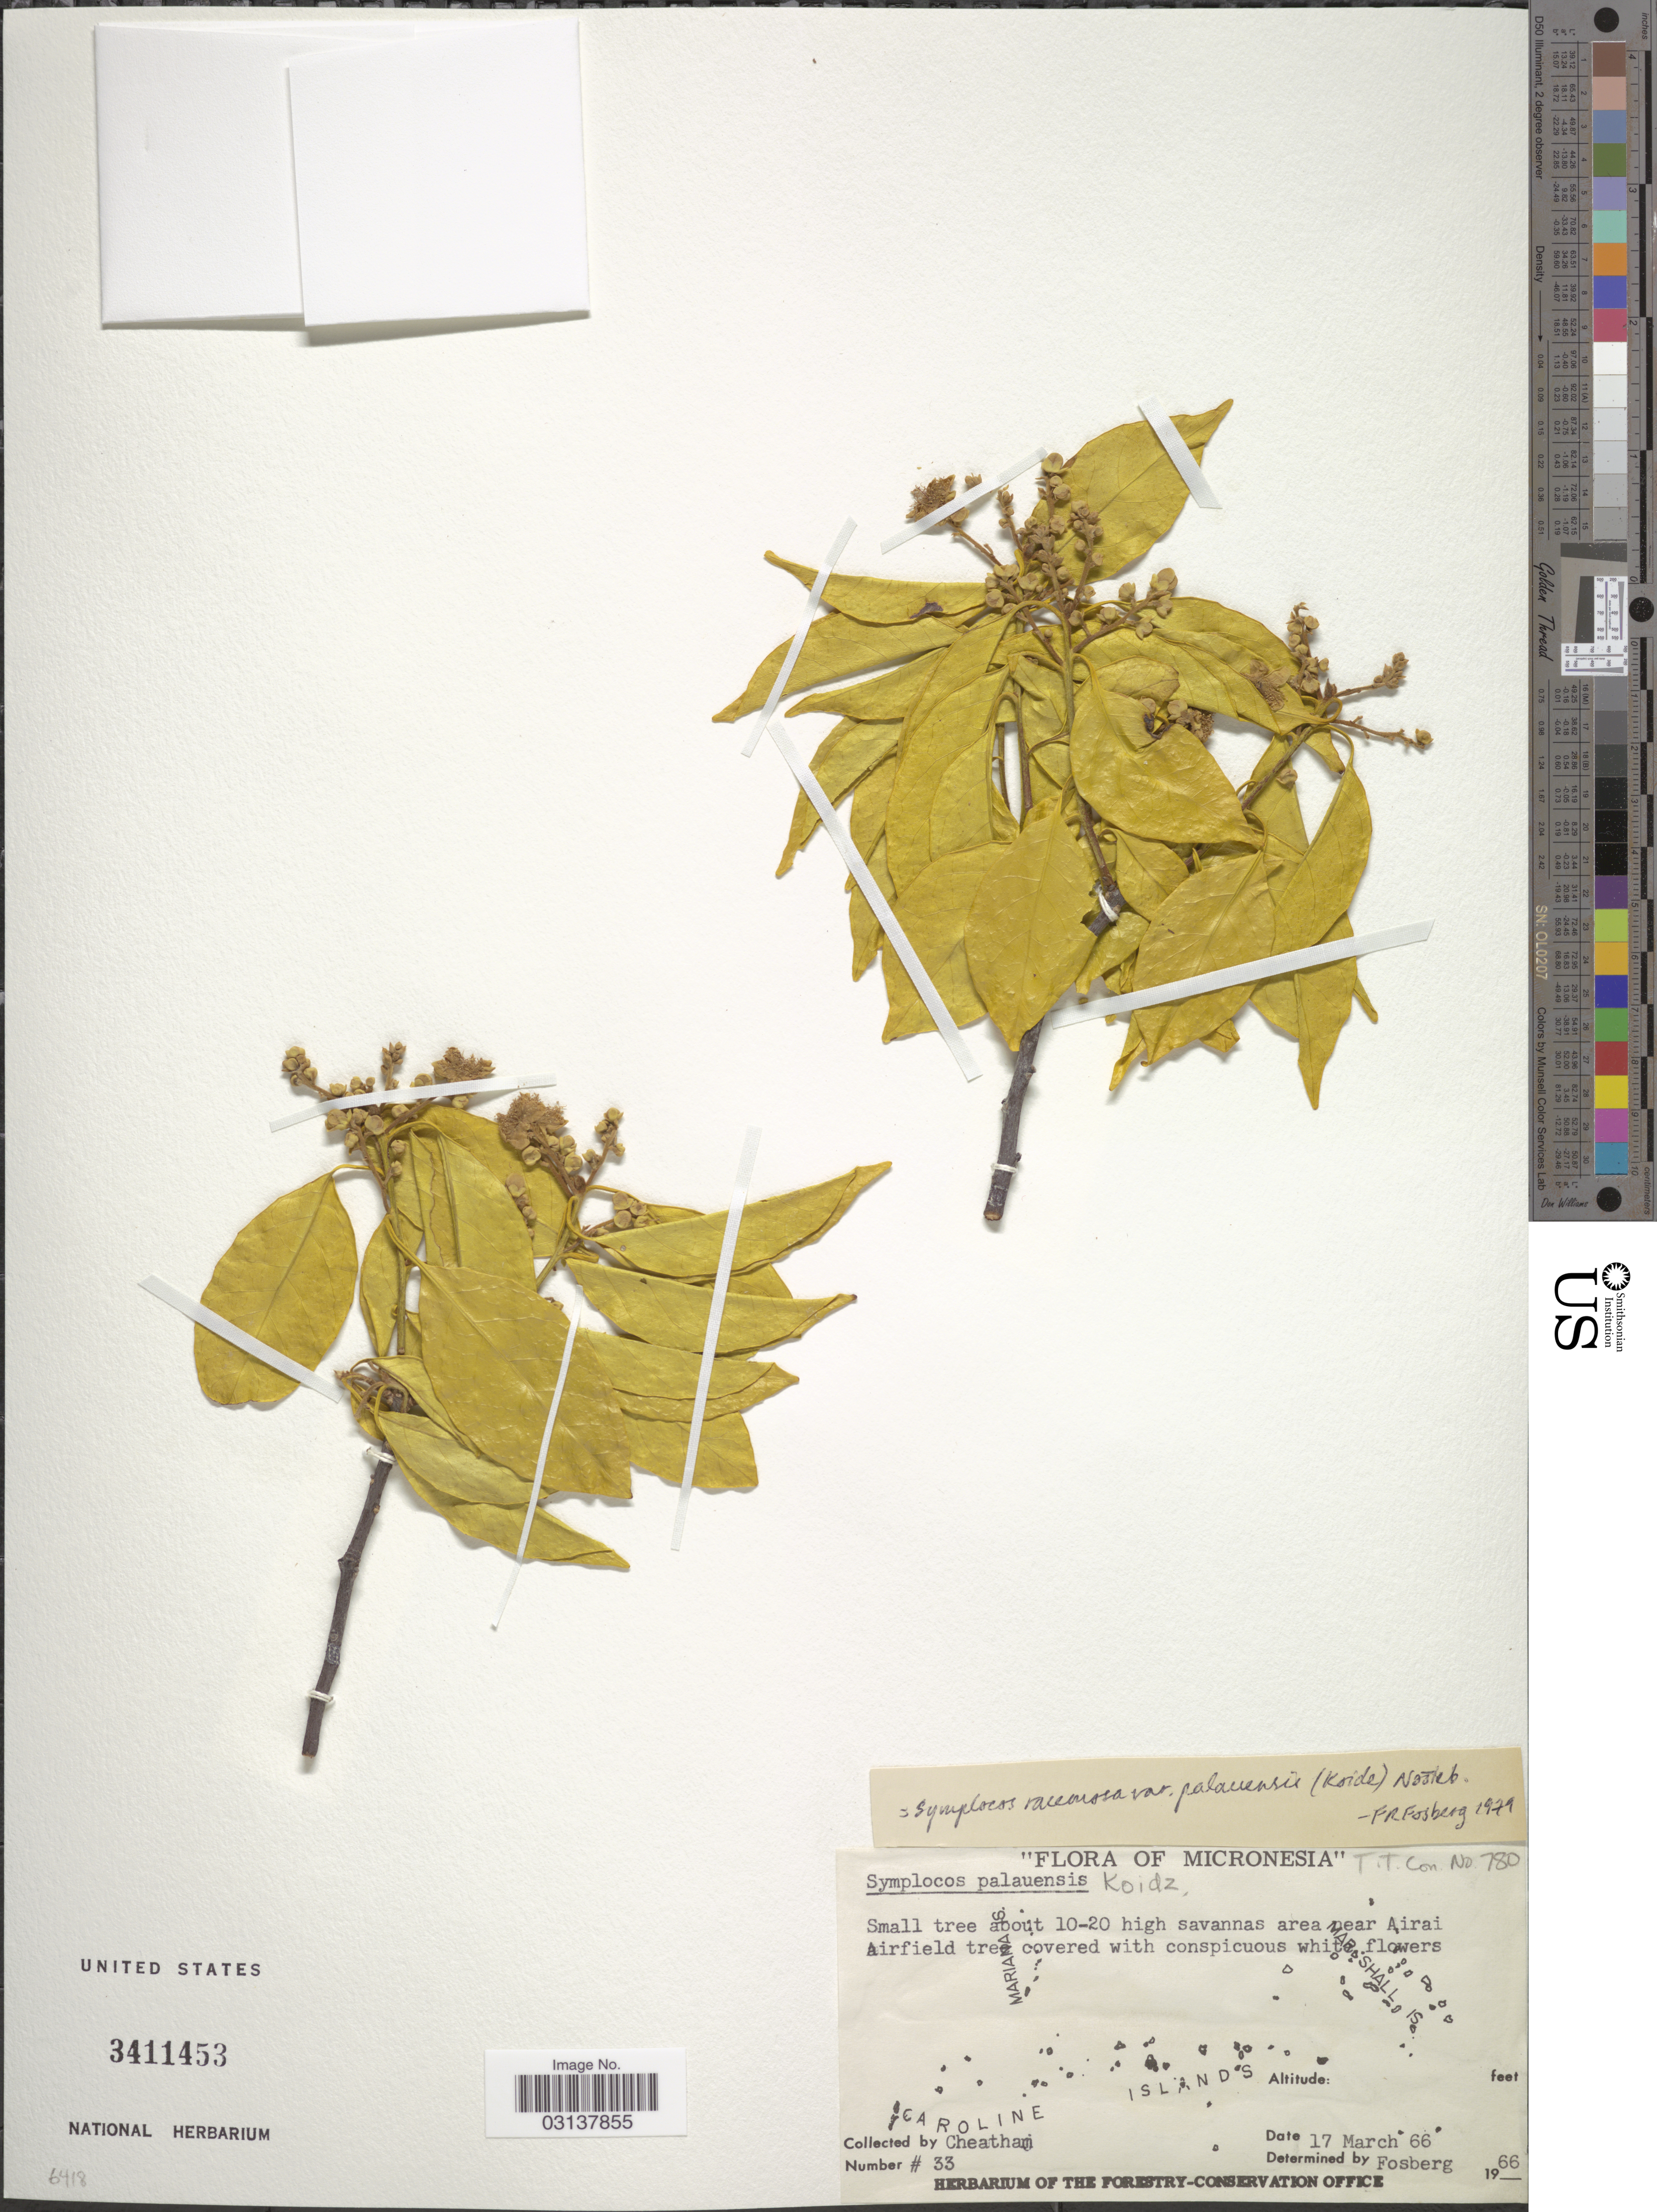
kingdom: Plantae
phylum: Tracheophyta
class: Magnoliopsida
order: Ericales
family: Symplocaceae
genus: Symplocos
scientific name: Symplocos sp.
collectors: Cheatham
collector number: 33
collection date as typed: Transcribed d/m/y: 17/3/66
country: Micronesia, Federated States of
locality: Micronesia. High savannas area near Airai Airfield.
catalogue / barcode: US 3411453